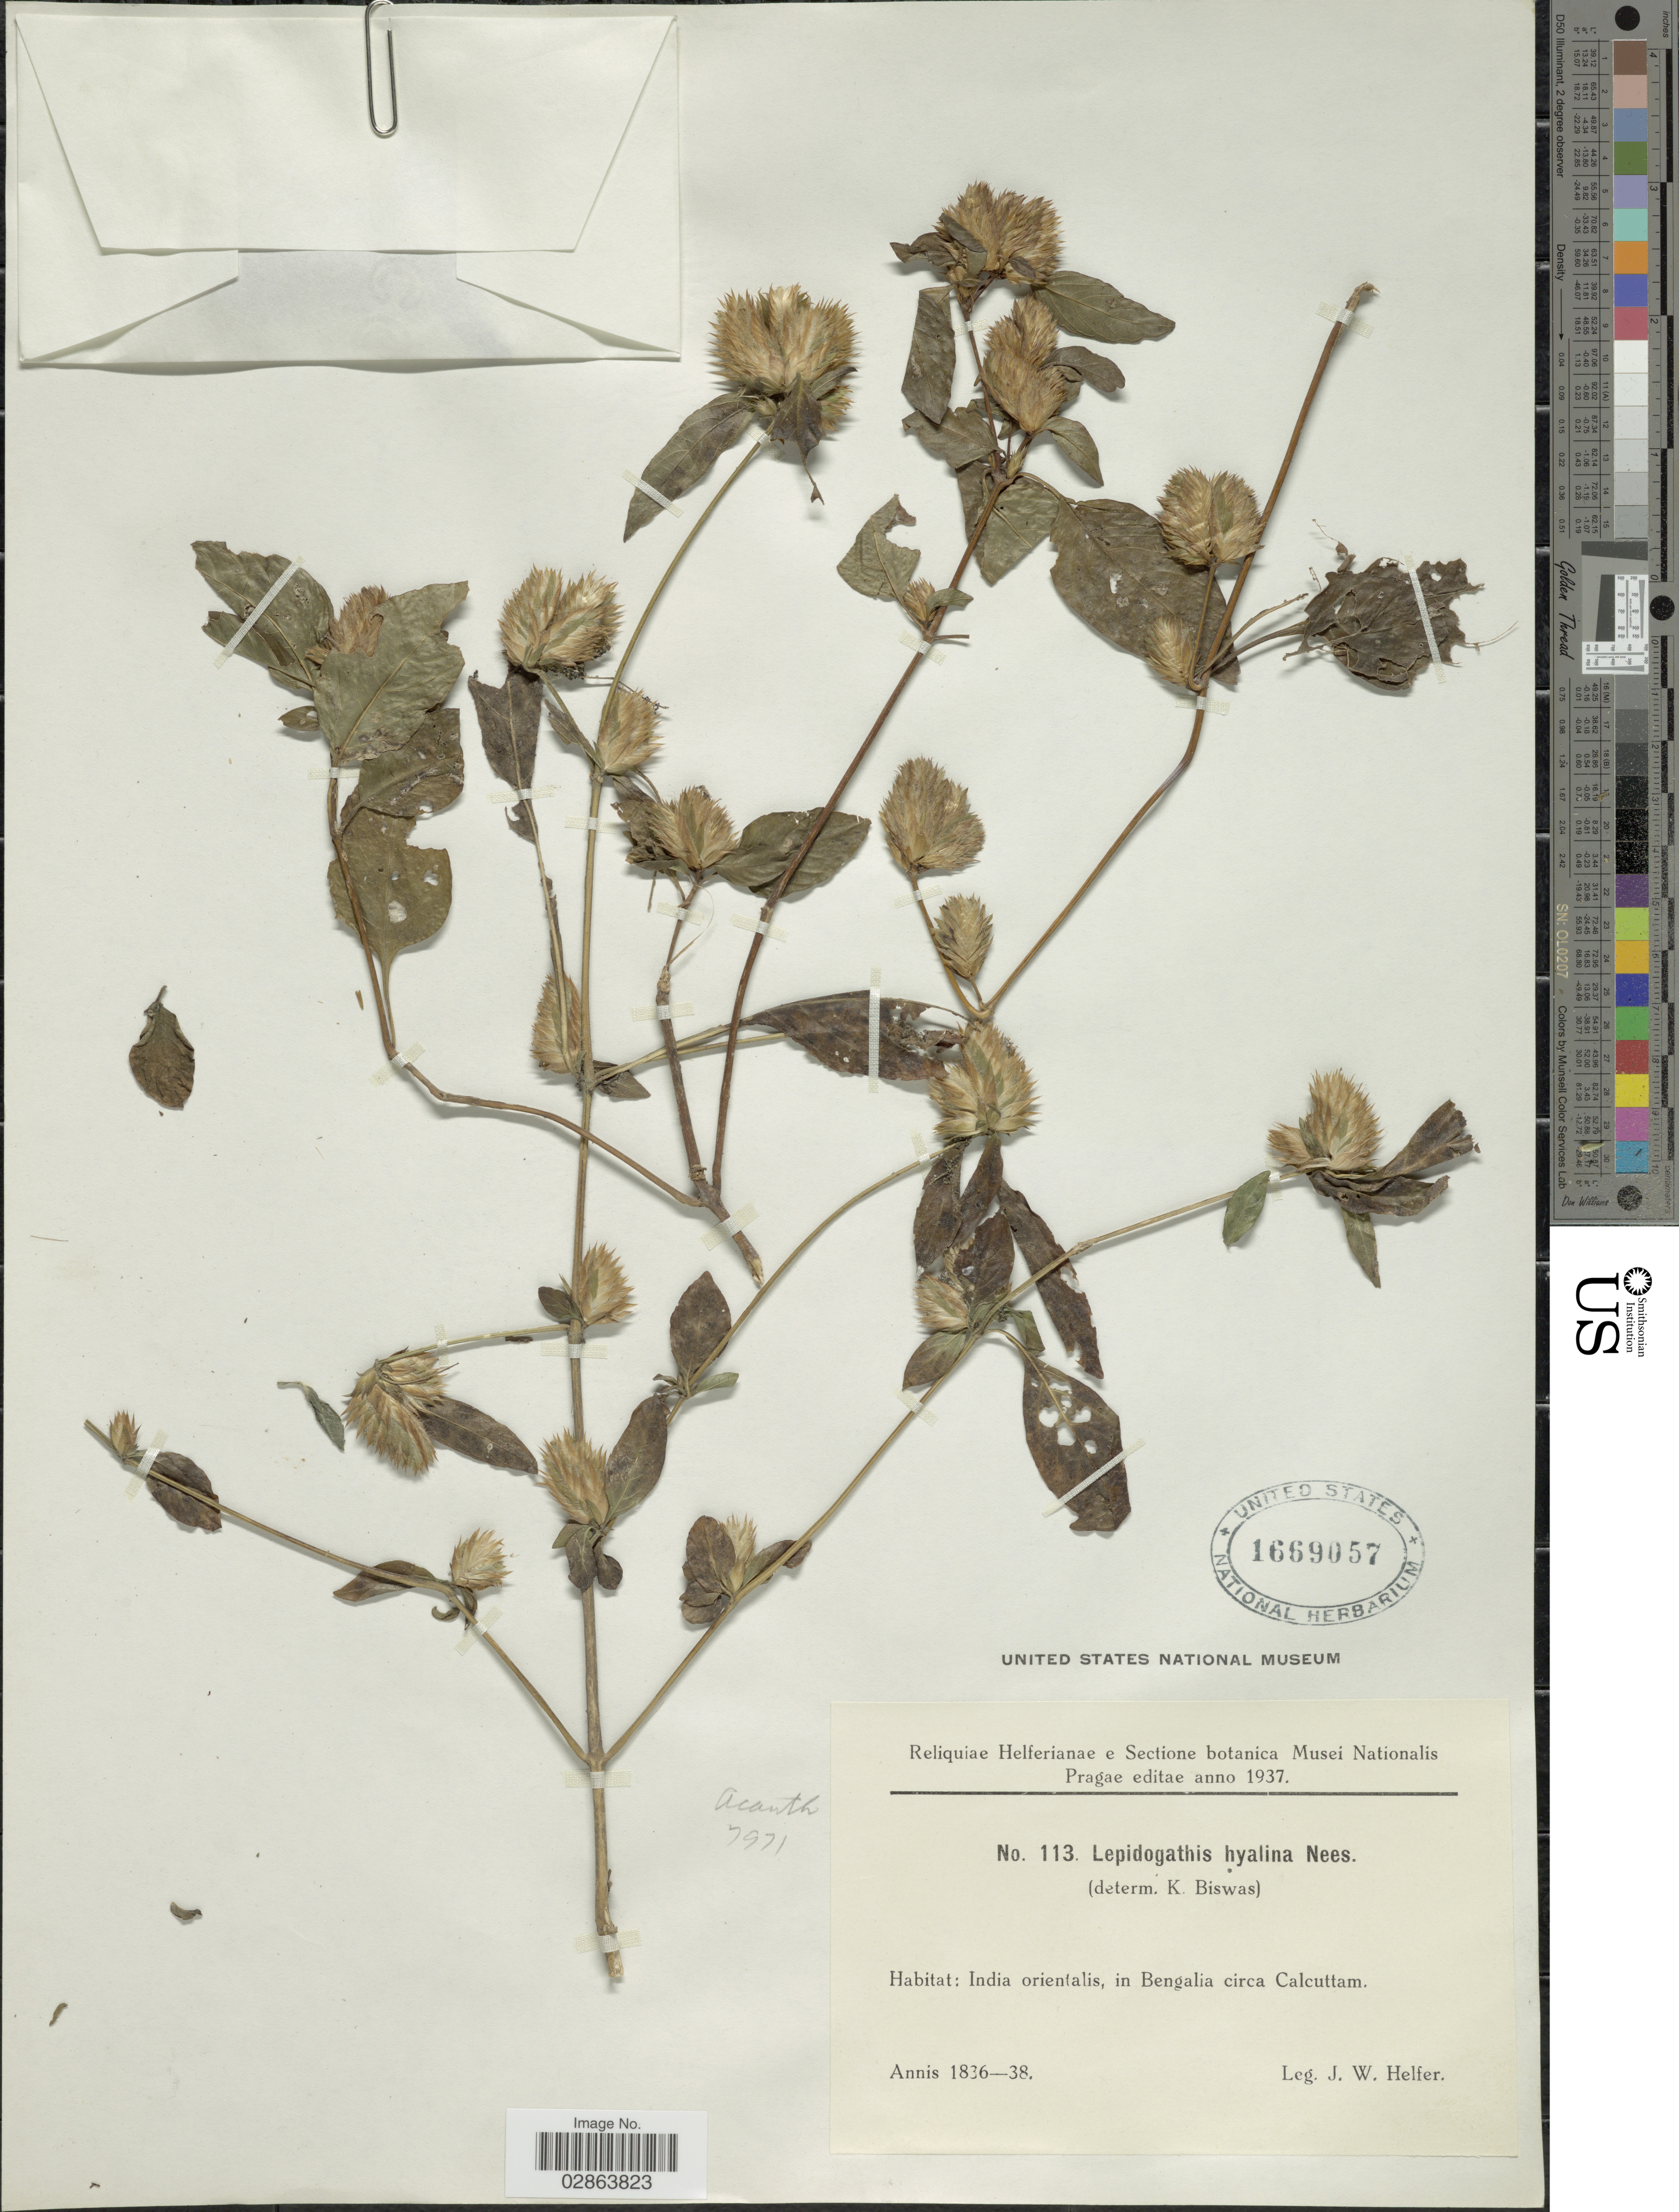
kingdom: Plantae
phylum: Tracheophyta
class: Magnoliopsida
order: Lamiales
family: Acanthaceae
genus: Lepidagathis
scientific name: Lepidagathis incurva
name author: Buch.-Ham. ex D. Don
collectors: J. W. Helfer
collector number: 113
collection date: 1836/1838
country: India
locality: India Orientalis, in Bengalia circa Calcuttam.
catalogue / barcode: US 1669057